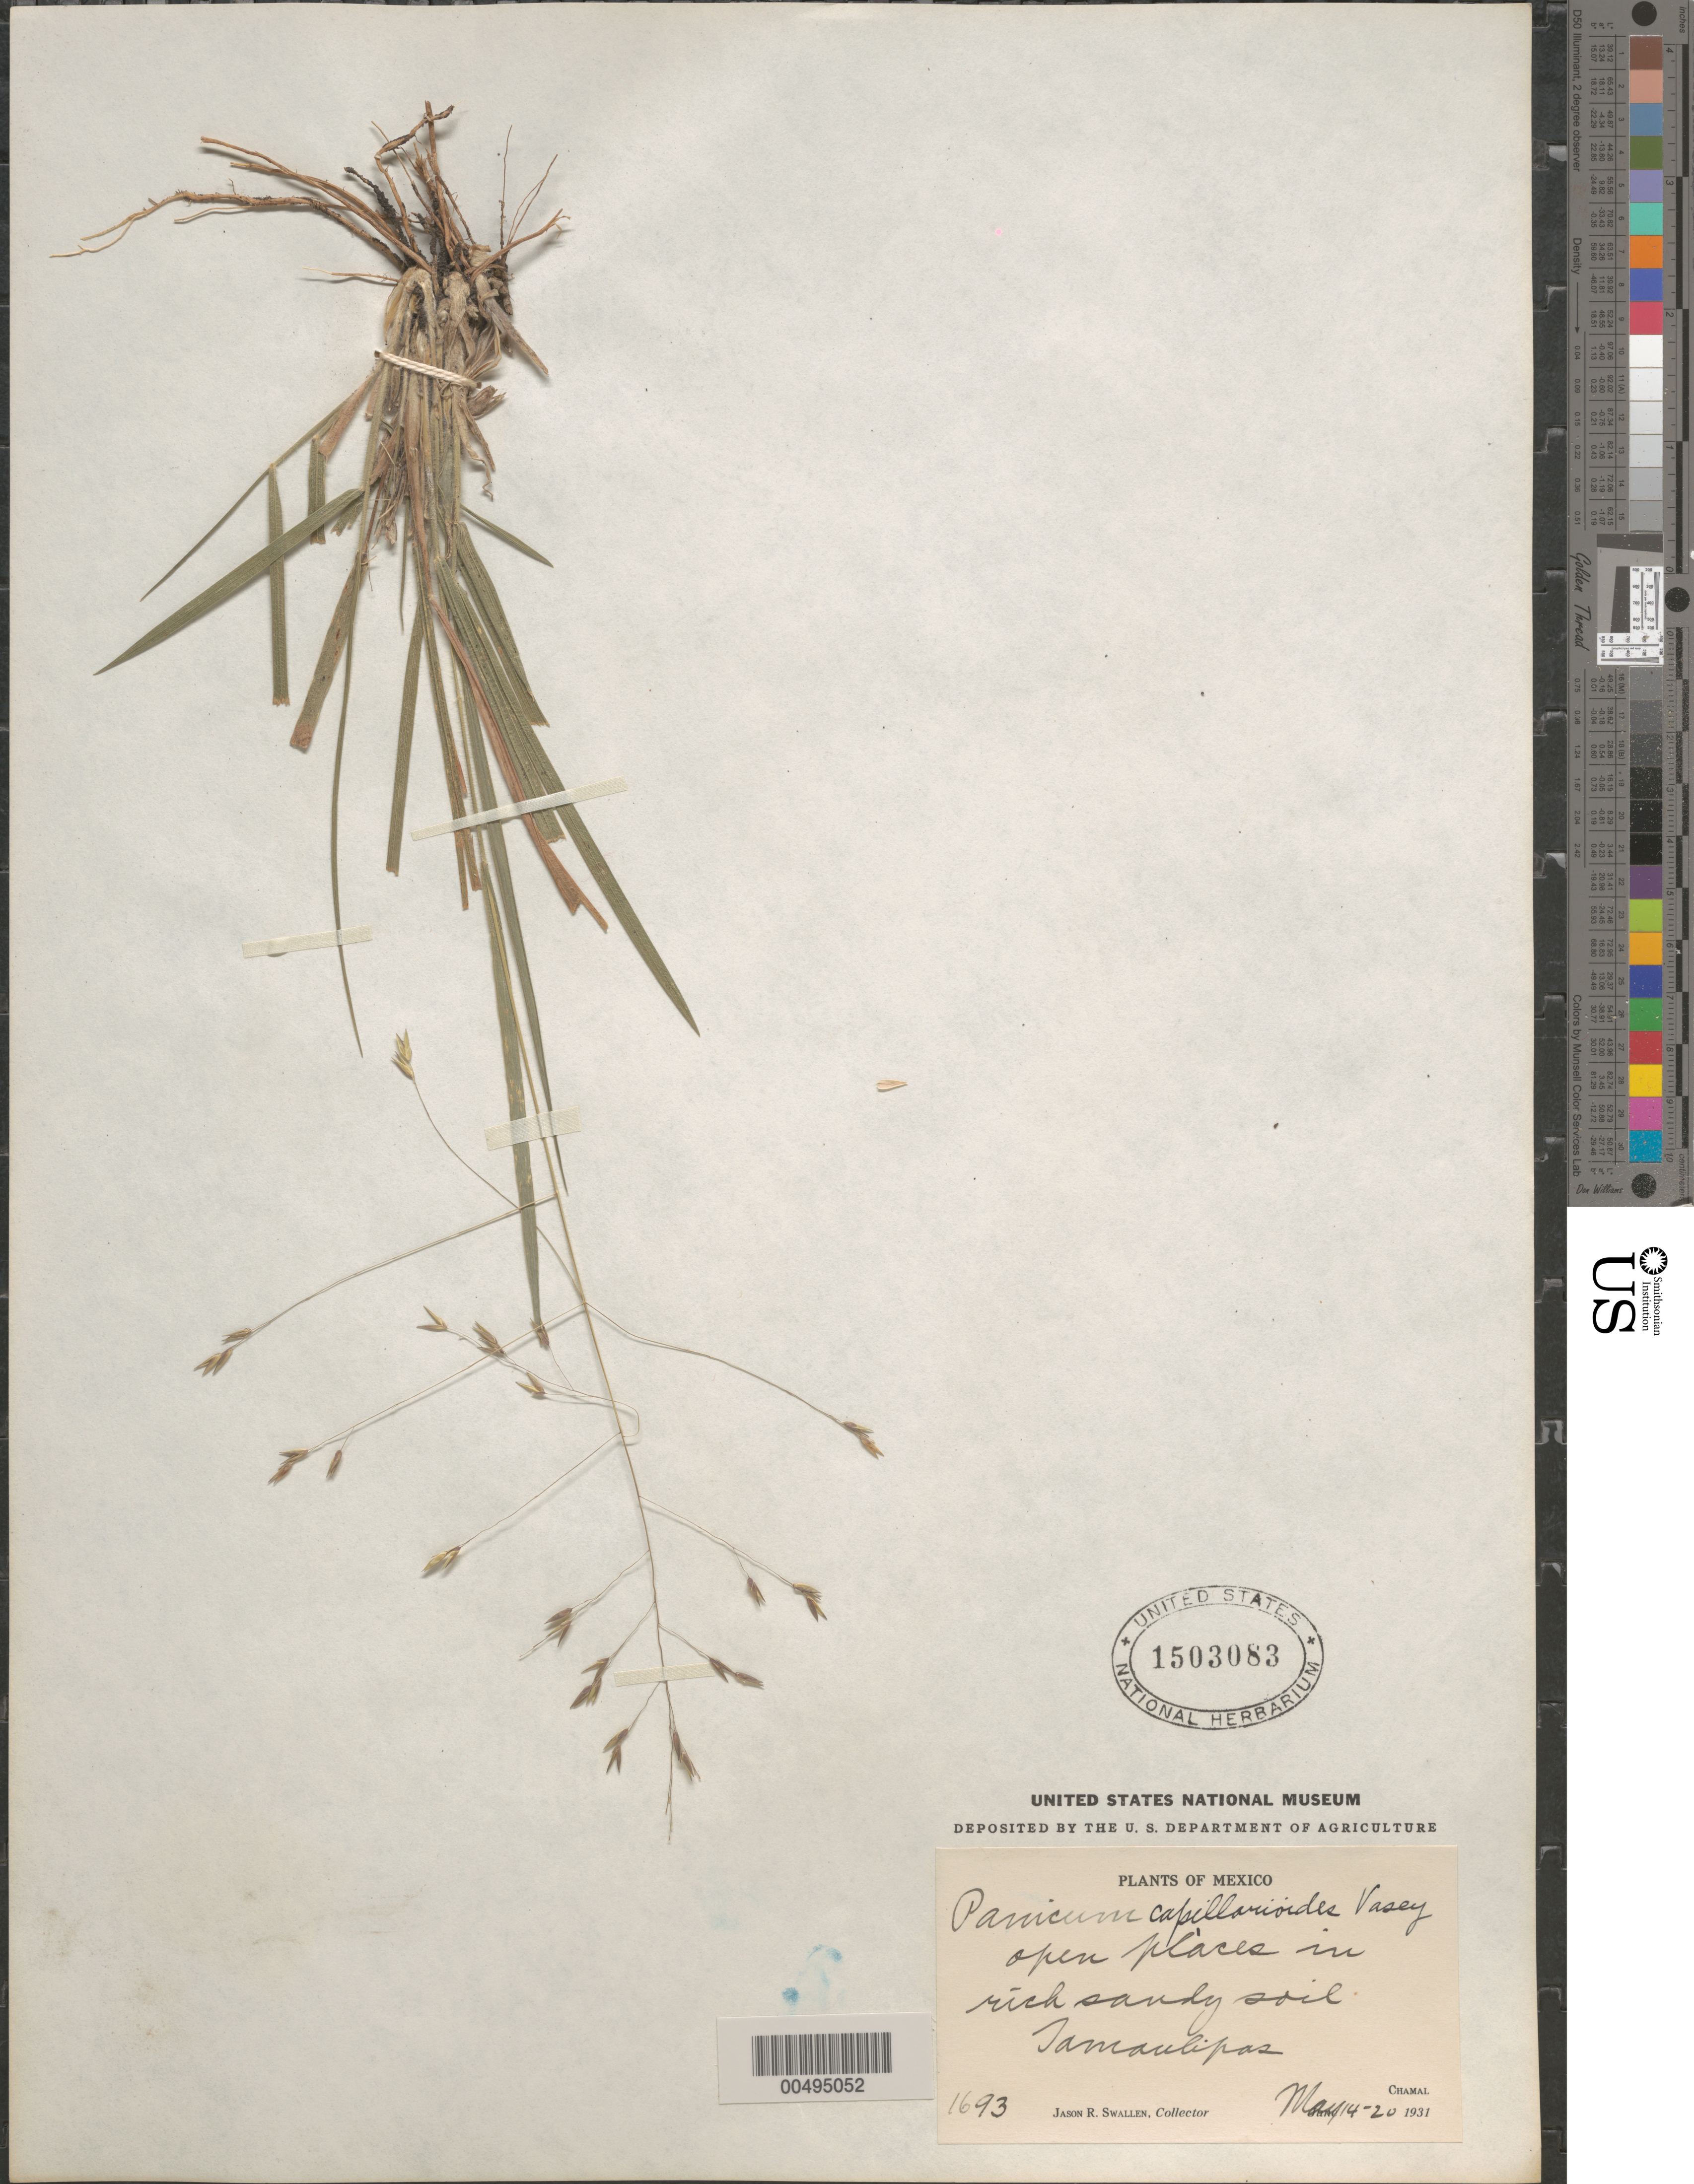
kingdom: Plantae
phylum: Tracheophyta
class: Liliopsida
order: Poales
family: Poaceae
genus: Panicum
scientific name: Panicum capillarioides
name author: Vasey in J.M. Coult.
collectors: J. R. Swallen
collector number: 1693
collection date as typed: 14 May 1931 to 20 May 1931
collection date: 1931-05-14/1931-05-20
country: Mexico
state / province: Tamaulipas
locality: Chamal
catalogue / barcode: US 1503083